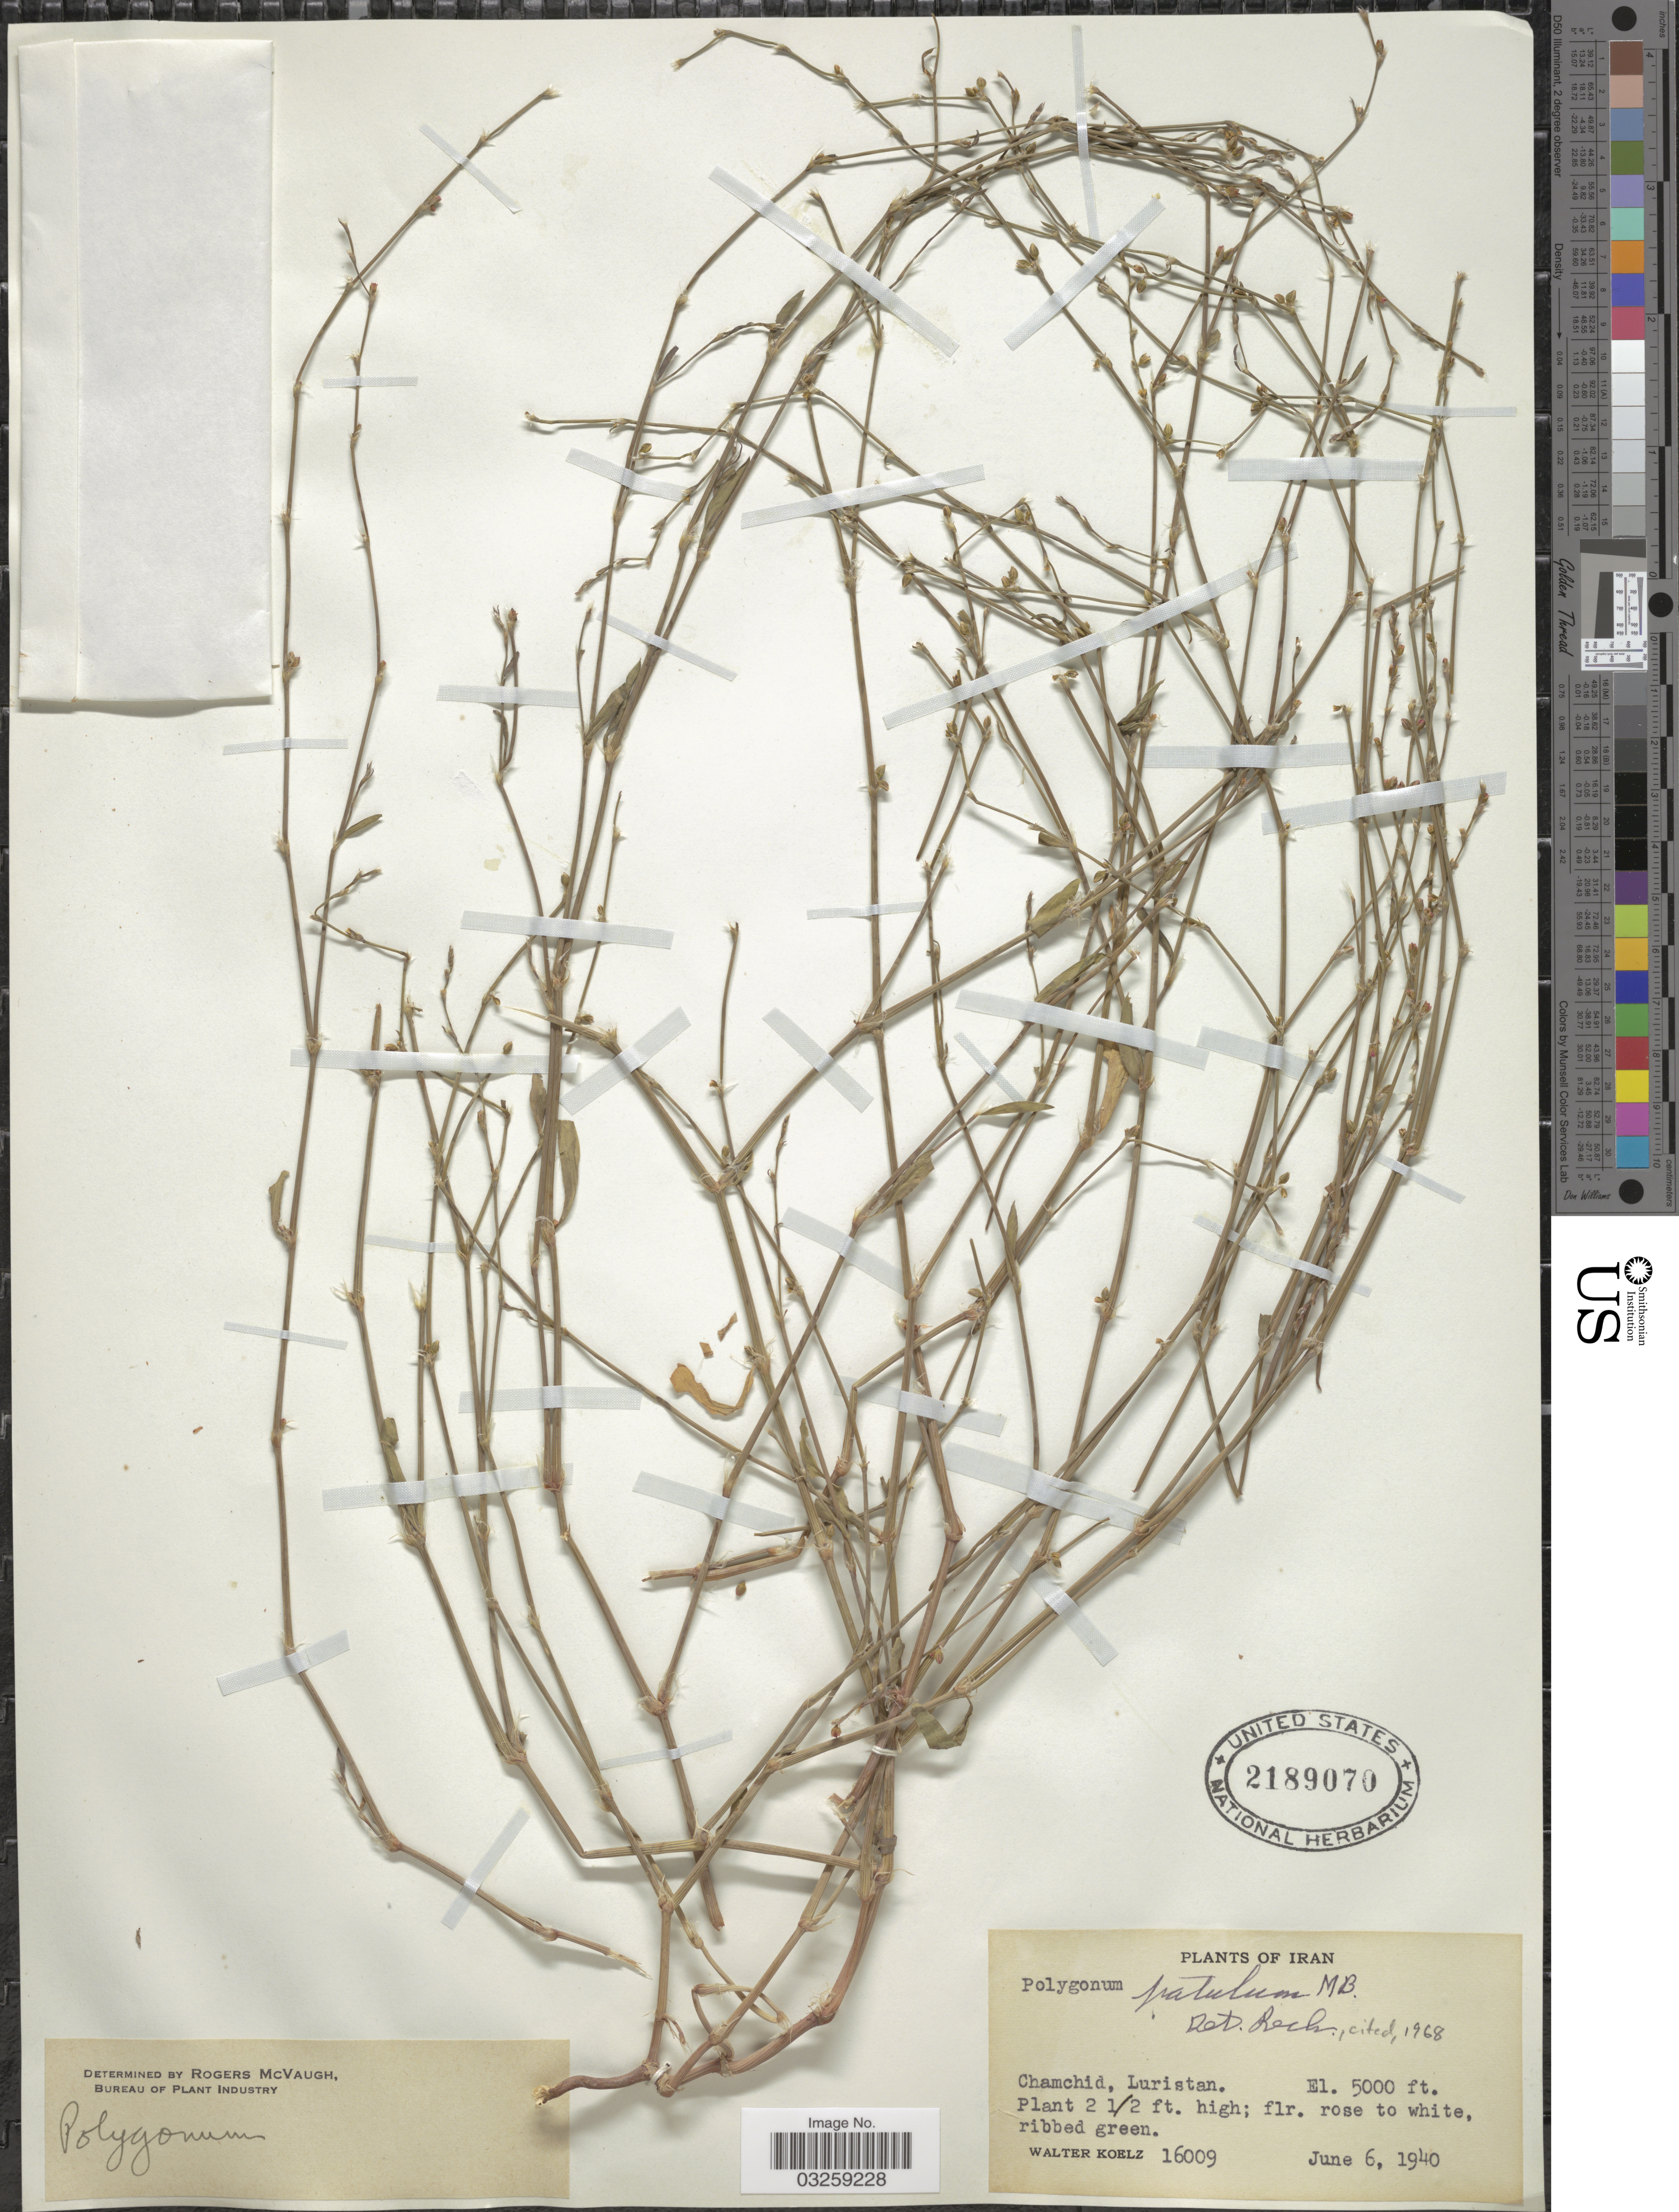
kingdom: Plantae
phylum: Tracheophyta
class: Magnoliopsida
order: Caryophyllales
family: Polygonaceae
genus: Polygonum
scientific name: Polygonum patulum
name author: M. Bieb.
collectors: W. N. Koelz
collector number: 16009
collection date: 1940-06-06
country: Iran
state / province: Lorestan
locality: Chamchid, Luristan.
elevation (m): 1524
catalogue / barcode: US 2189070